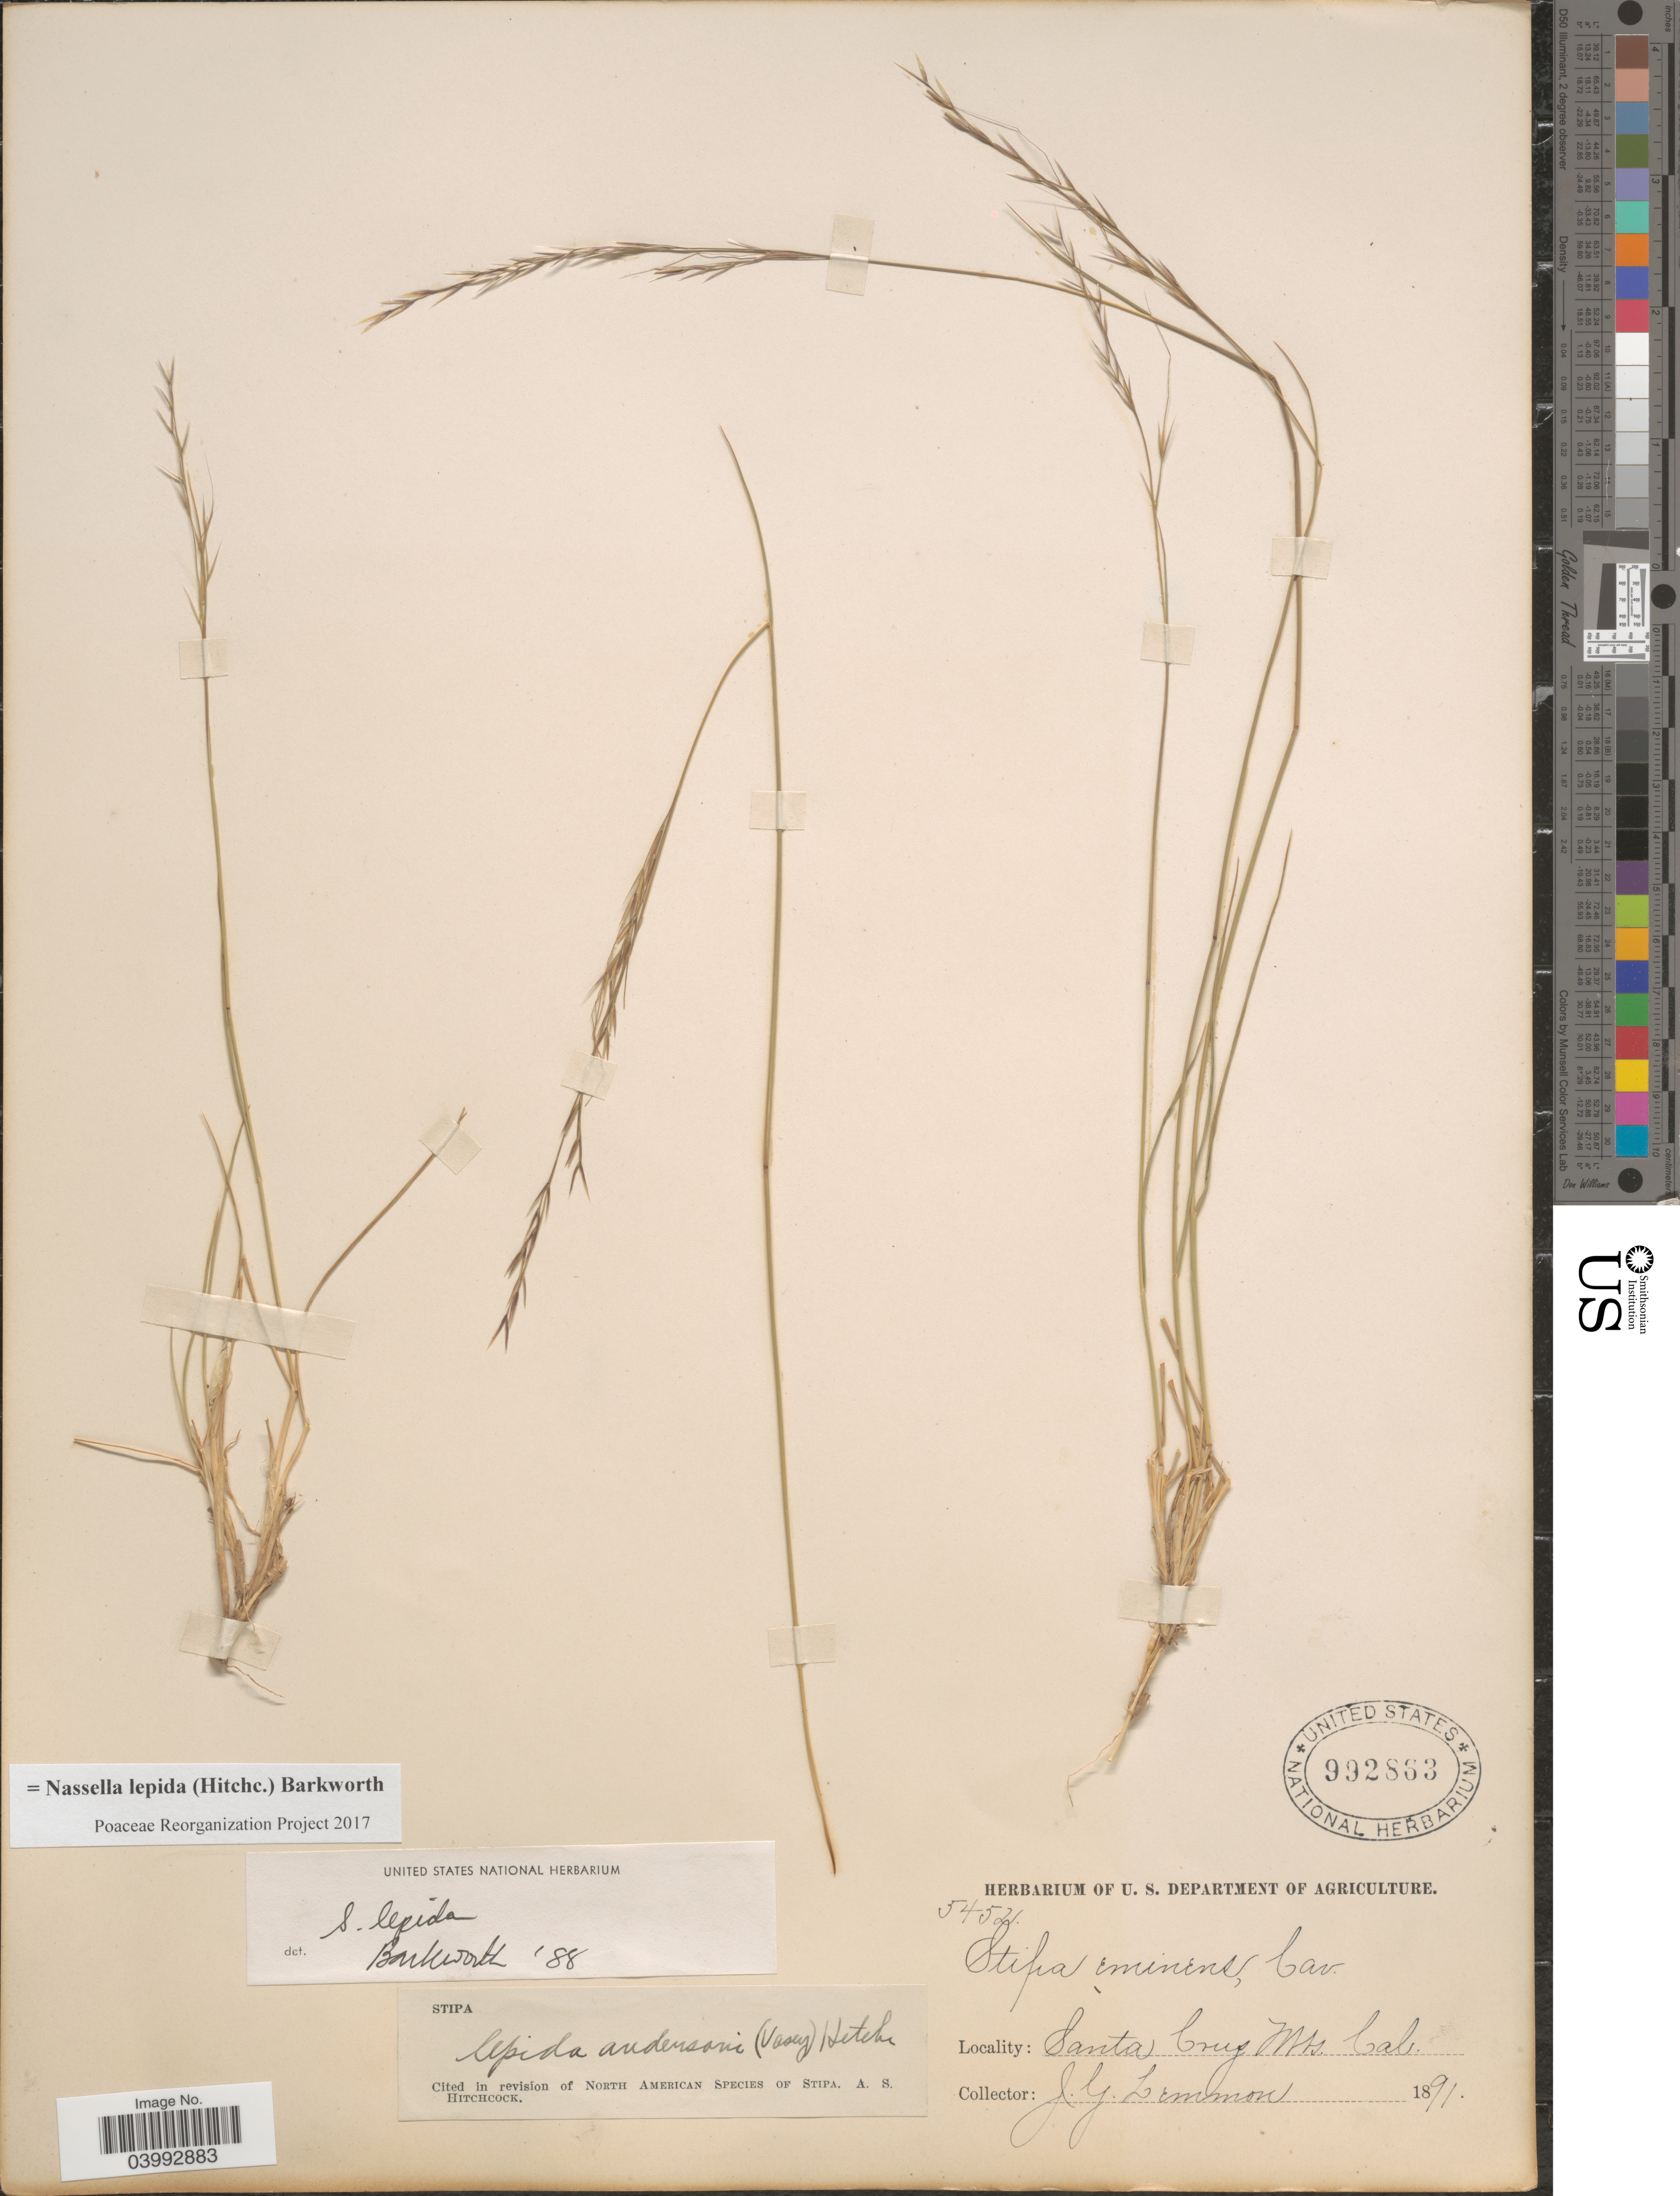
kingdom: Plantae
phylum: Tracheophyta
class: Liliopsida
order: Poales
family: Poaceae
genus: Nassella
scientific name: Nassella lepida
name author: (Hitchc.) Barkworth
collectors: J. Lemmon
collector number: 54521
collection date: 1891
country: United States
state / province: California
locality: Santa Cruz Mts.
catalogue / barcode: US 992863